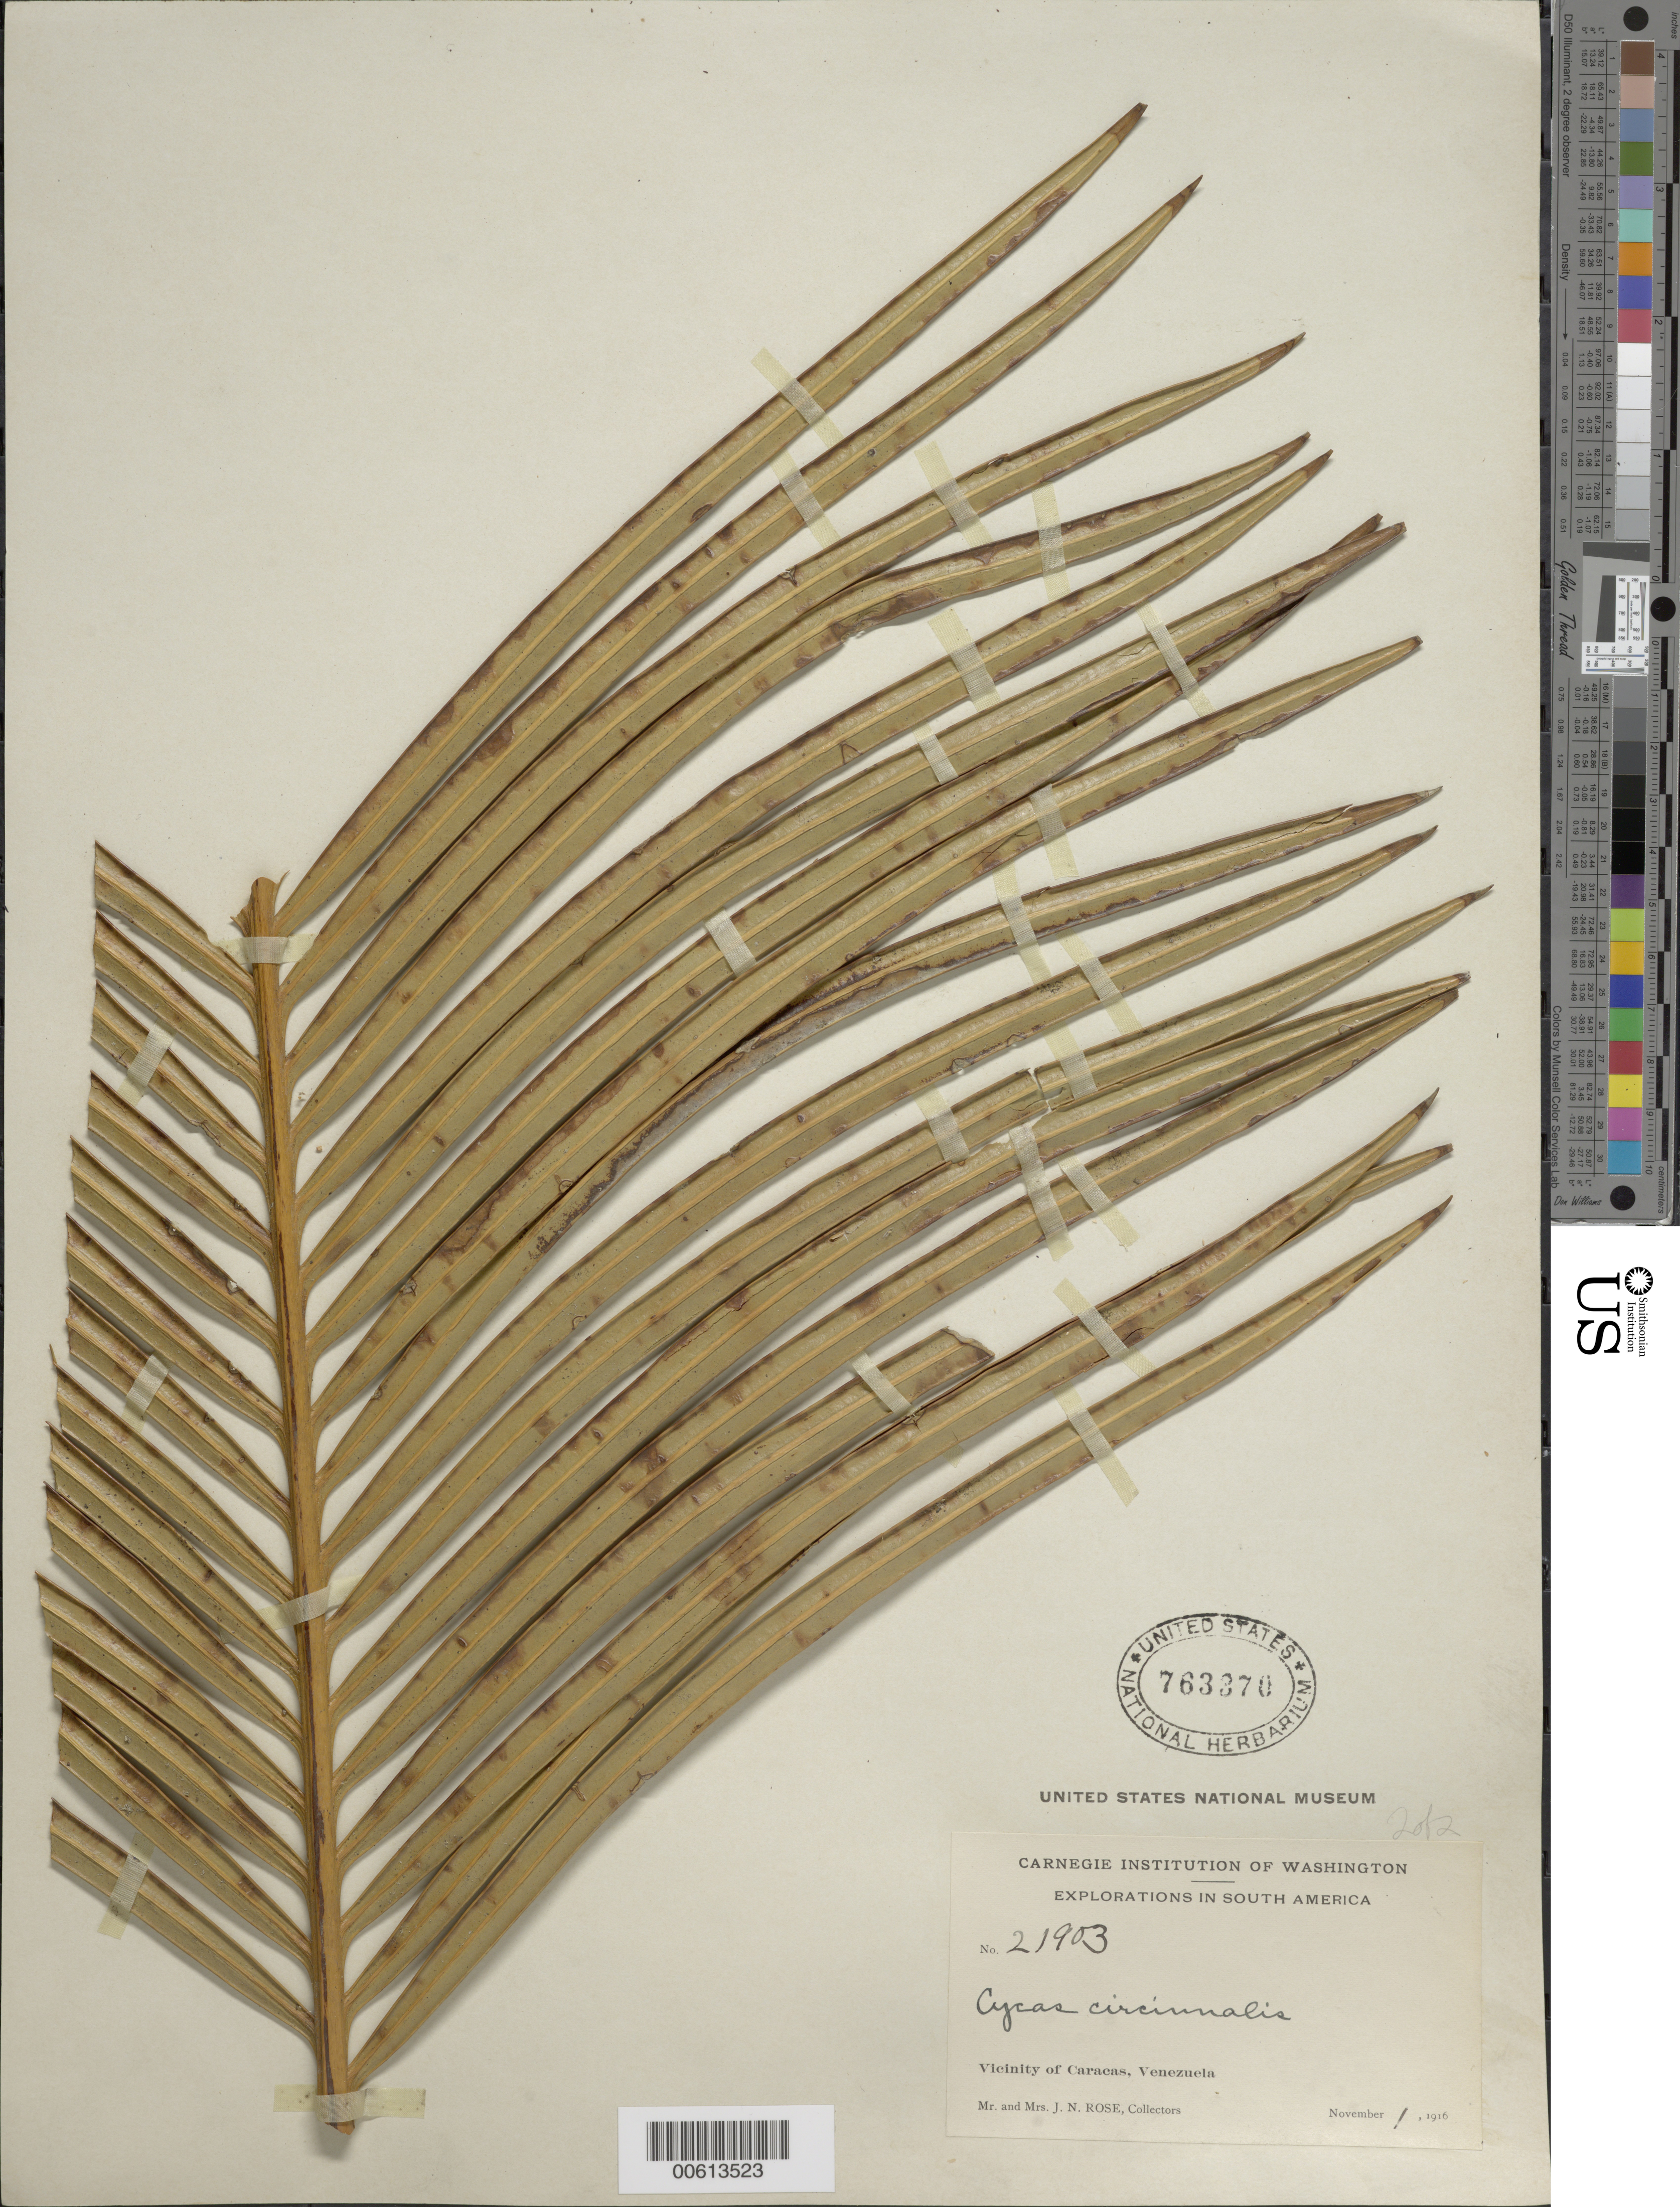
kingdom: Plantae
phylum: Tracheophyta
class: Cycadopsida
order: Cycadales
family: Cycadaceae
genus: Cycas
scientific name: Cycas circinalis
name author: L.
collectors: J. N. Rose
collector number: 21903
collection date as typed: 01 Nov 1916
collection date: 1916-11-01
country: Venezuela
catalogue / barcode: US 763370